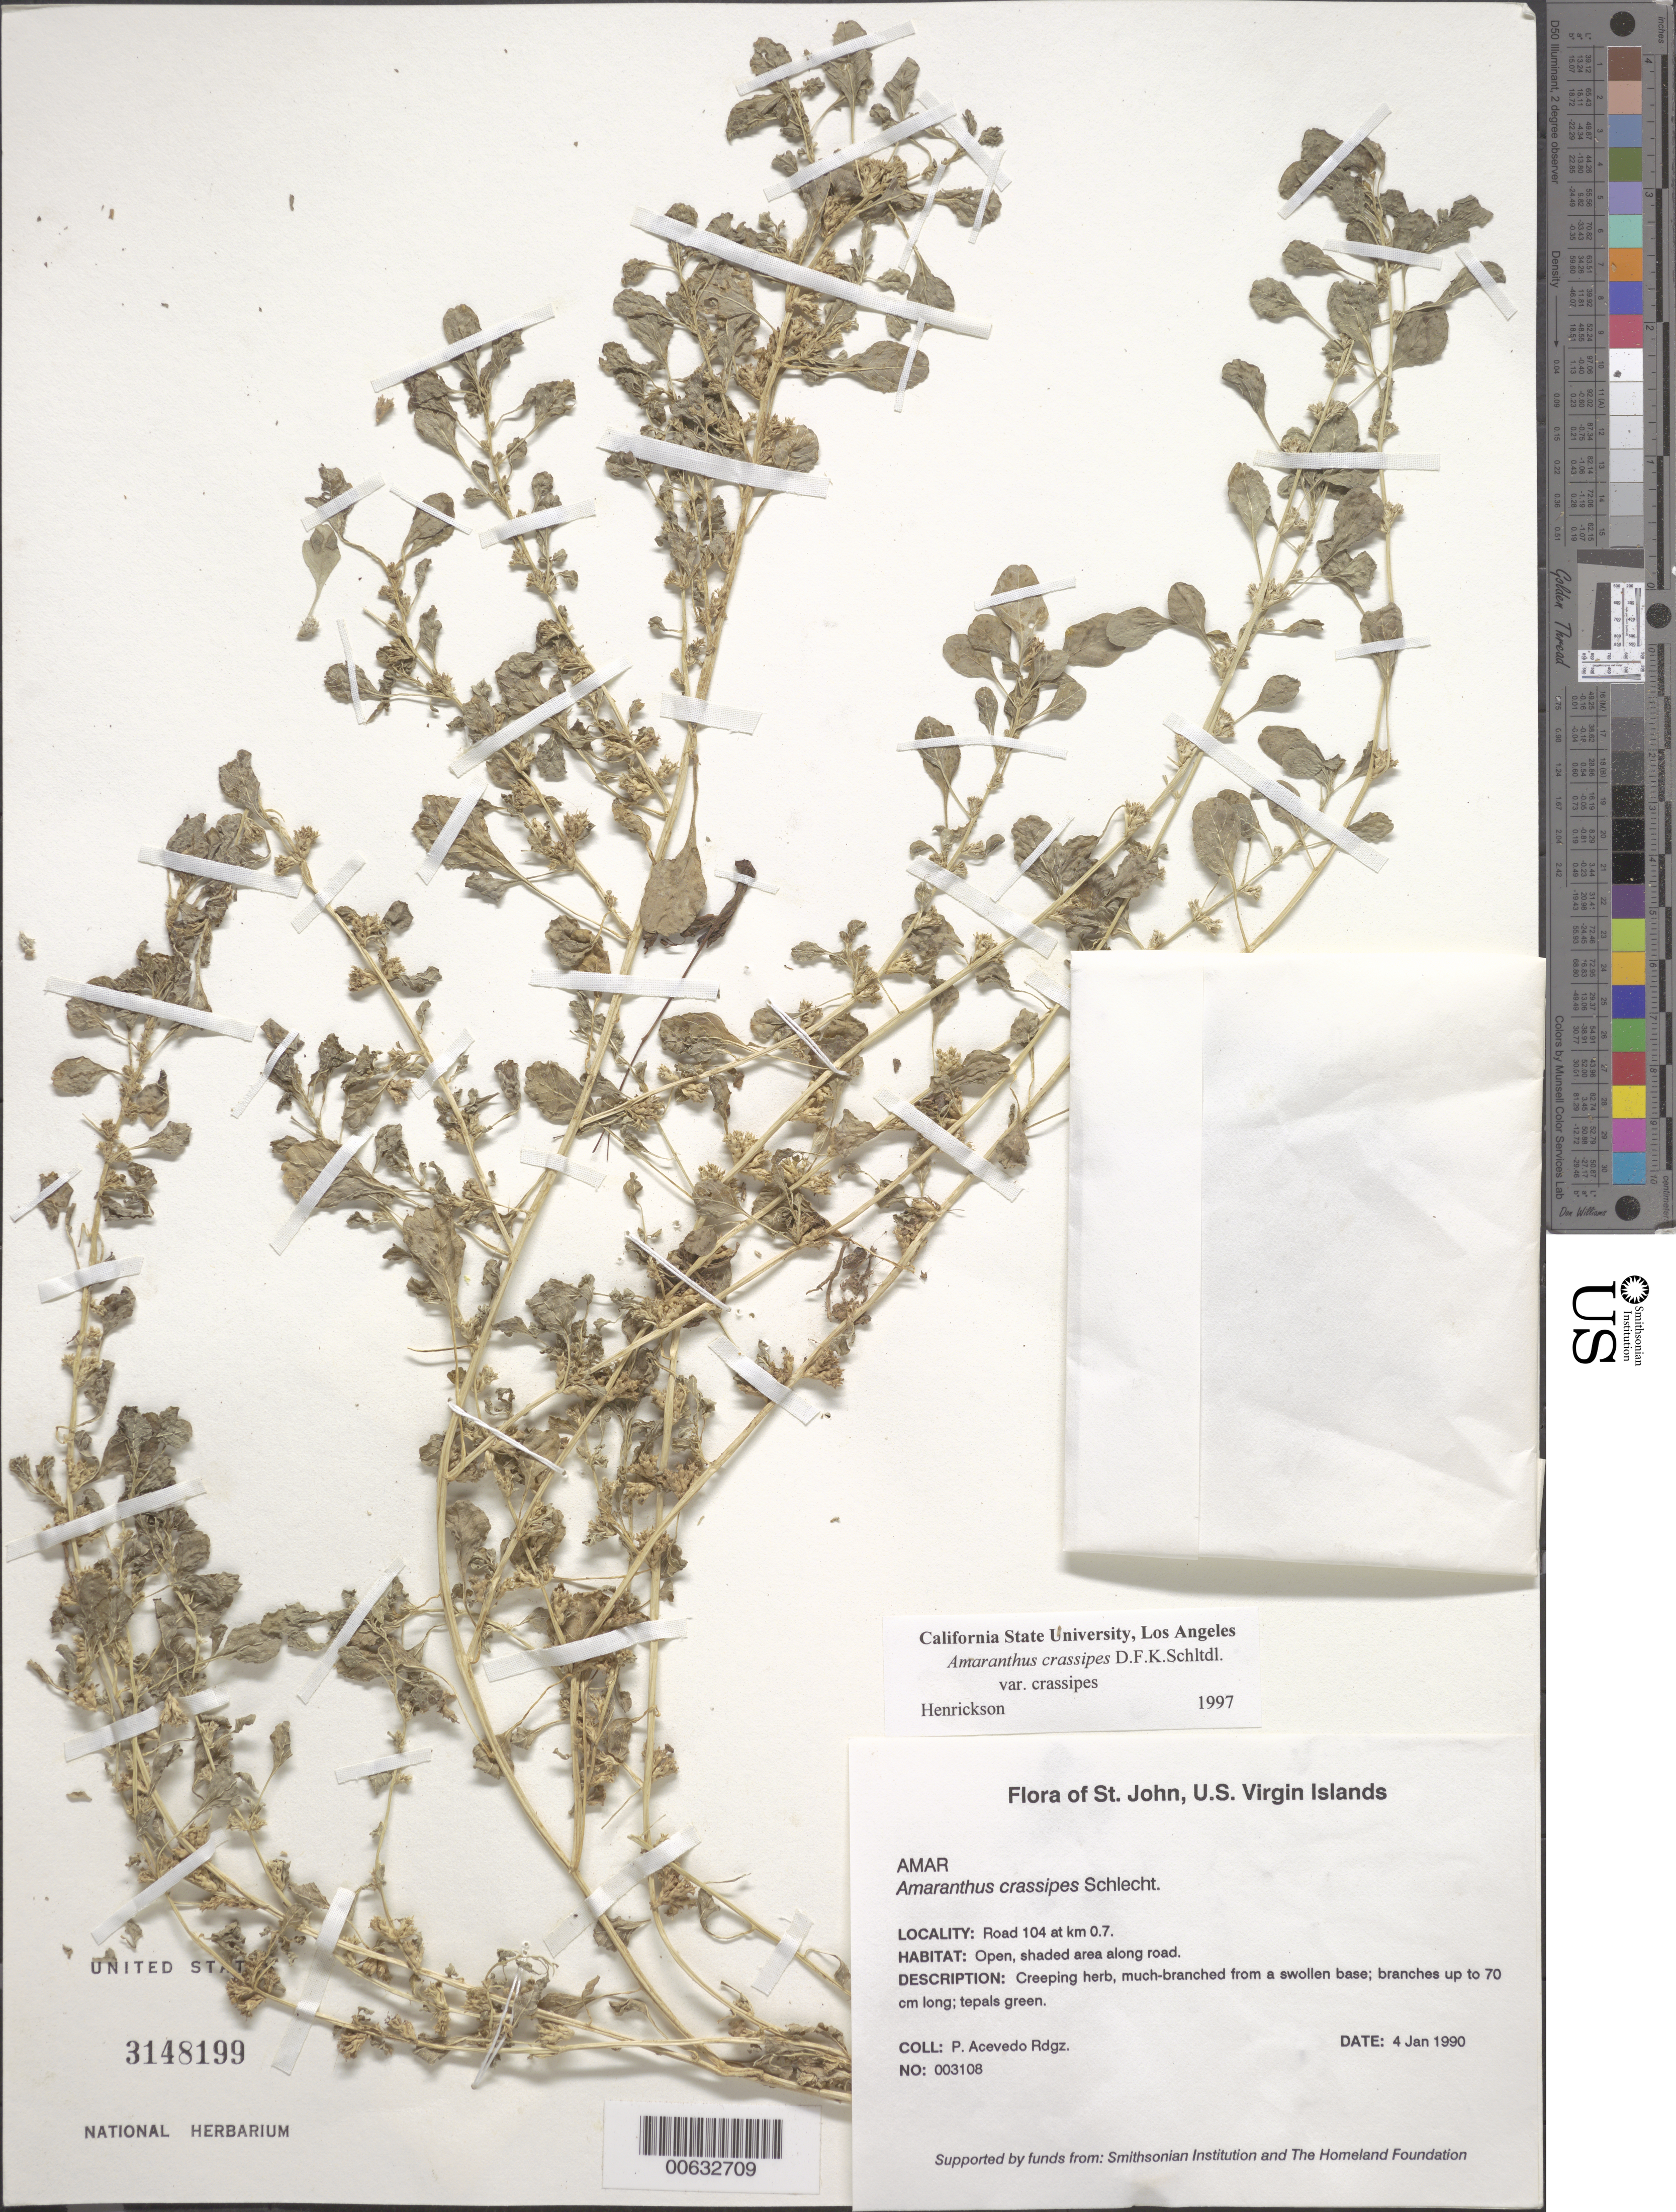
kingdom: Plantae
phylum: Tracheophyta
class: Magnoliopsida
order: Caryophyllales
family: Amaranthaceae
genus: Amaranthus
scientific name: Amaranthus crassipes var. crassipes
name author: Schltdl.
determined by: Henrickson, James S.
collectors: P. Acevedo-Rodr.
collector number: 3108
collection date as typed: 04 Jan 1990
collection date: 1990-01-04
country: U.S. Virgin Islands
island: St. John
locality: Cruz Bay Quarter; Road 104 at km 0.7.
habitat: Open, shaded area along road.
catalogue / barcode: US 3148199